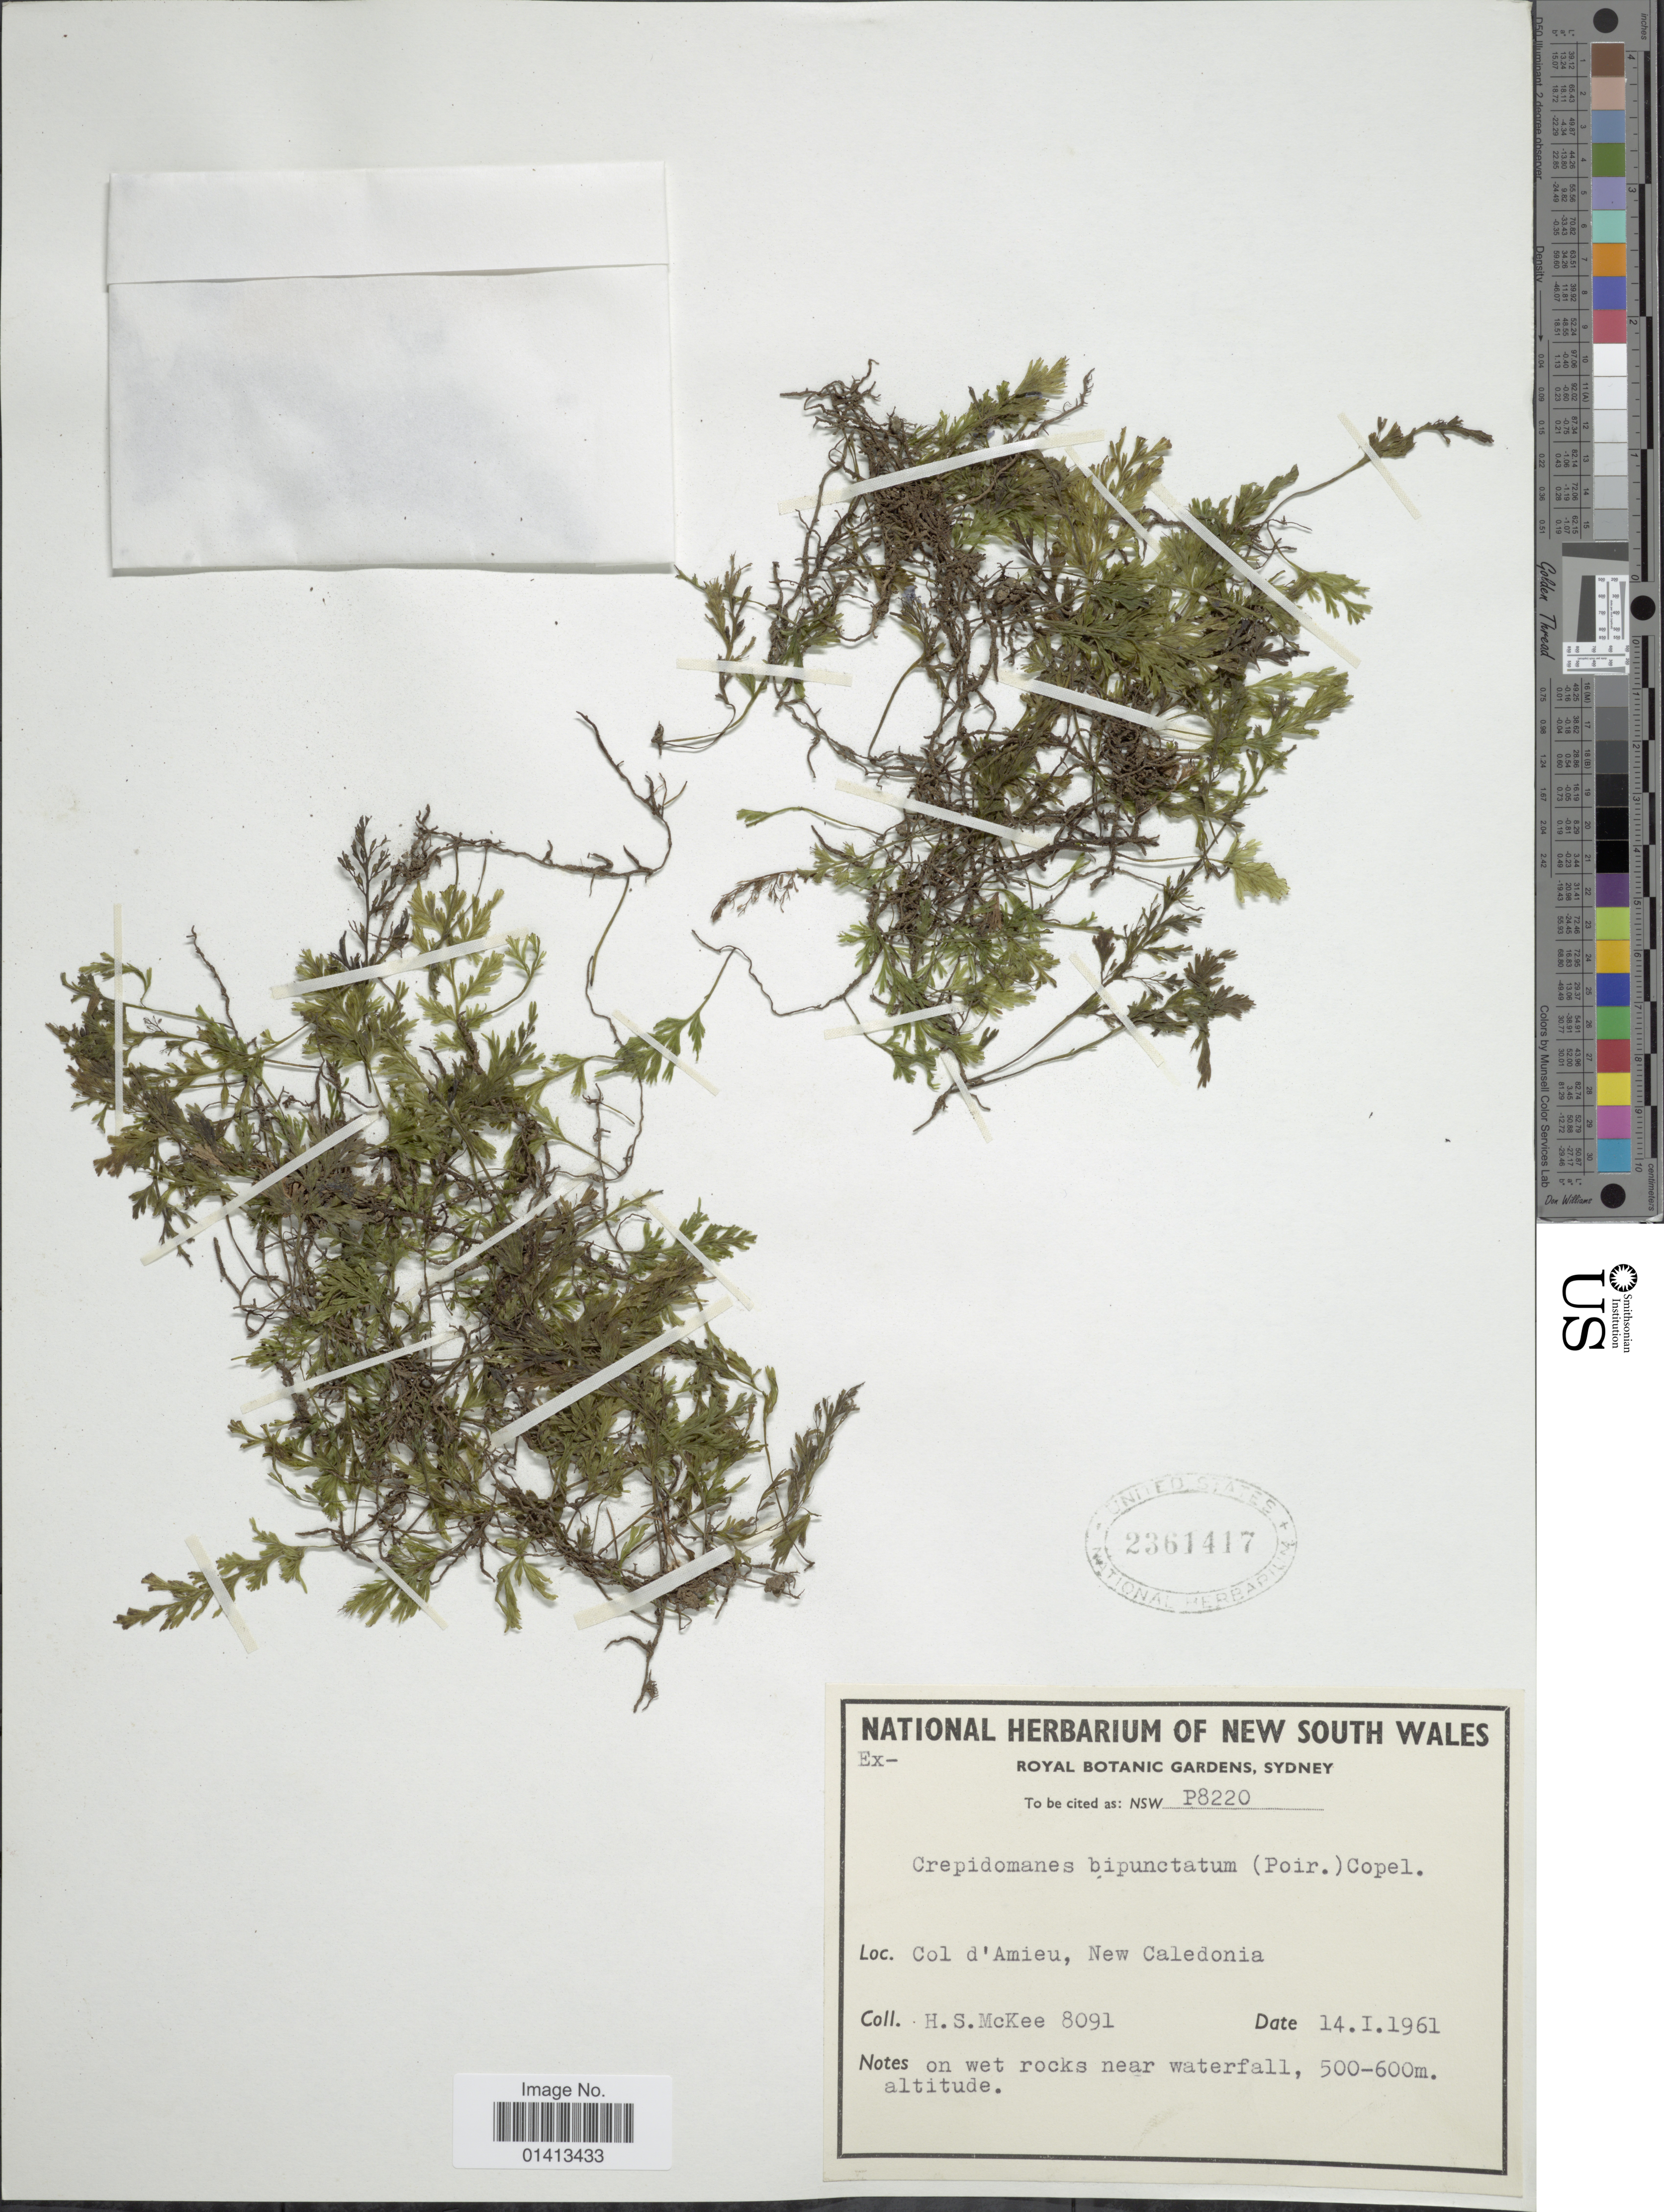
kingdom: Plantae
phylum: Tracheophyta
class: Polypodiopsida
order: Hymenophyllales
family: Hymenophyllaceae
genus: Crepidomanes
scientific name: Crepidomanes bipunctatum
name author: (Poir.) Copel.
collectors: H. S. McKee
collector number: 8091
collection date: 1961-01-14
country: New Caledonia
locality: Col d'Amieu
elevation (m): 500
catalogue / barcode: US 2361417